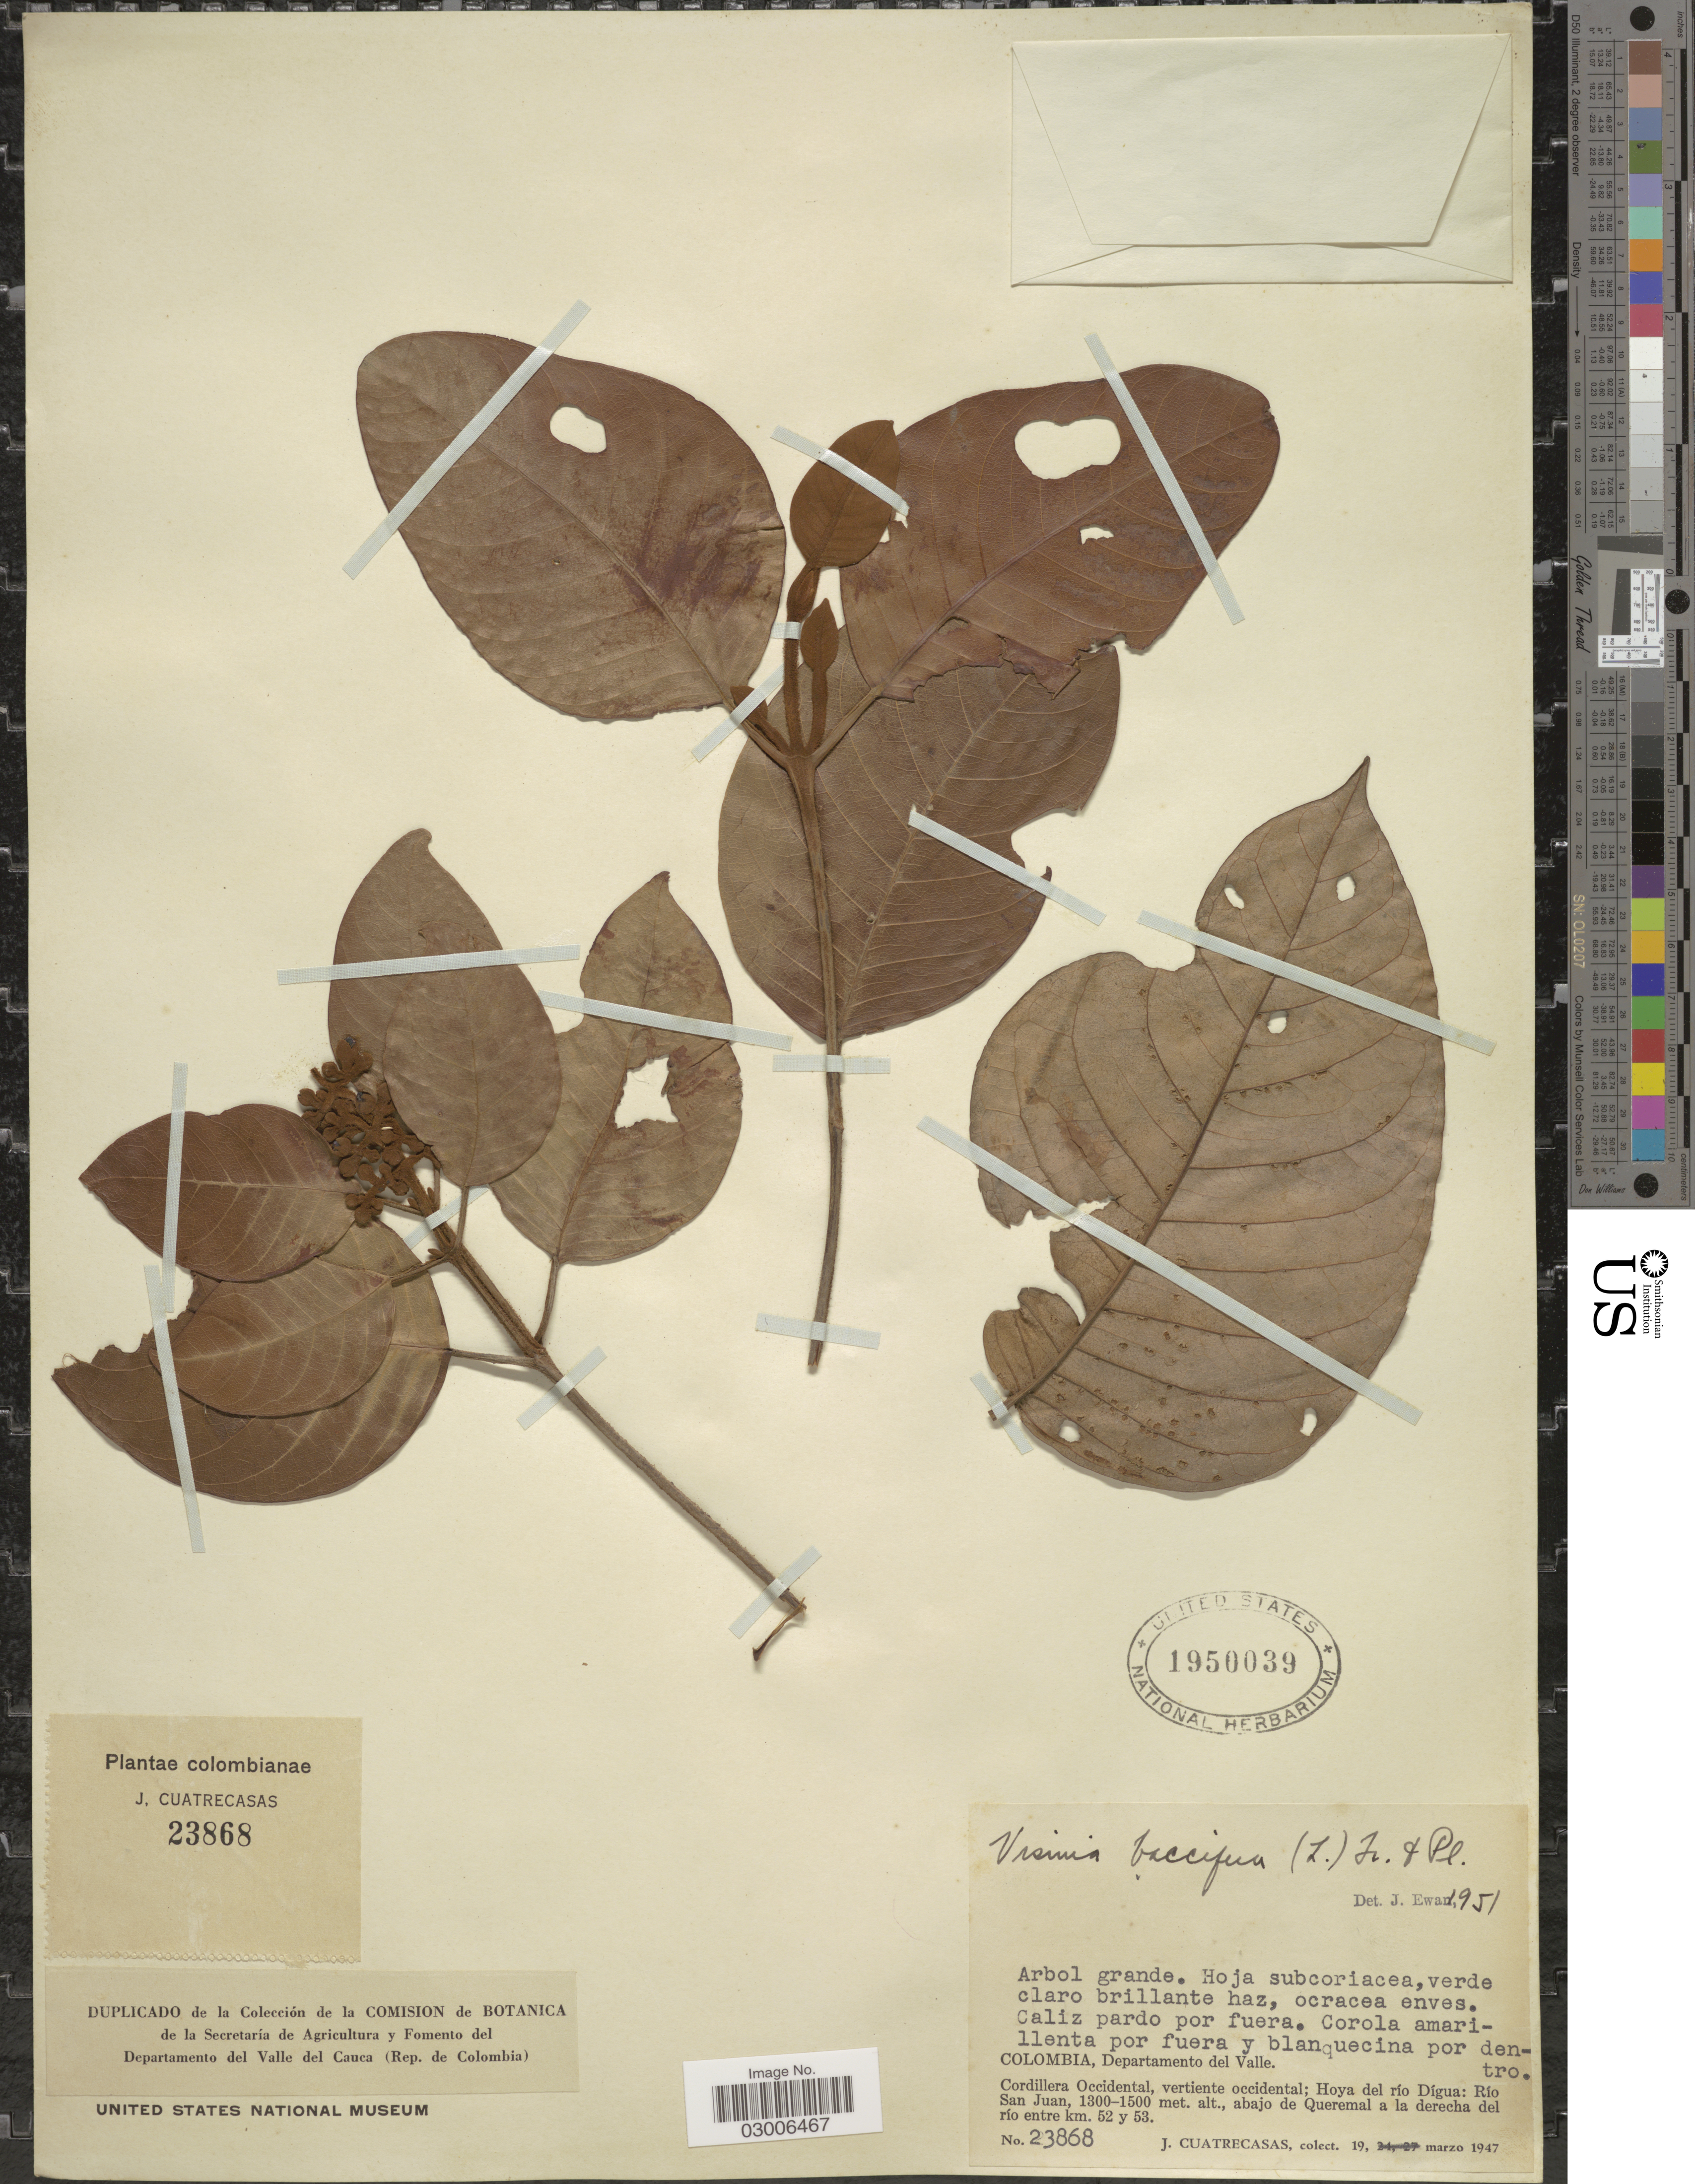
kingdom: Plantae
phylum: Tracheophyta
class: Magnoliopsida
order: Malpighiales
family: Hypericaceae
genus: Vismia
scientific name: Vismia baccifera subsp. baccifera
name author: (L.) Triana & Planch.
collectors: J. Cuatrecasas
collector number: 23868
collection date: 1947-03-19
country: Colombia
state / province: Valle del Cauca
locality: Departamento del Valle, Cordillera Occidental, vertiente occidental: Hoya del río Dígua: Río San Juan, abajo de Queremal a la derecha del río entre km. 52 y 53.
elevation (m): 1300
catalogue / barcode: US 1950039